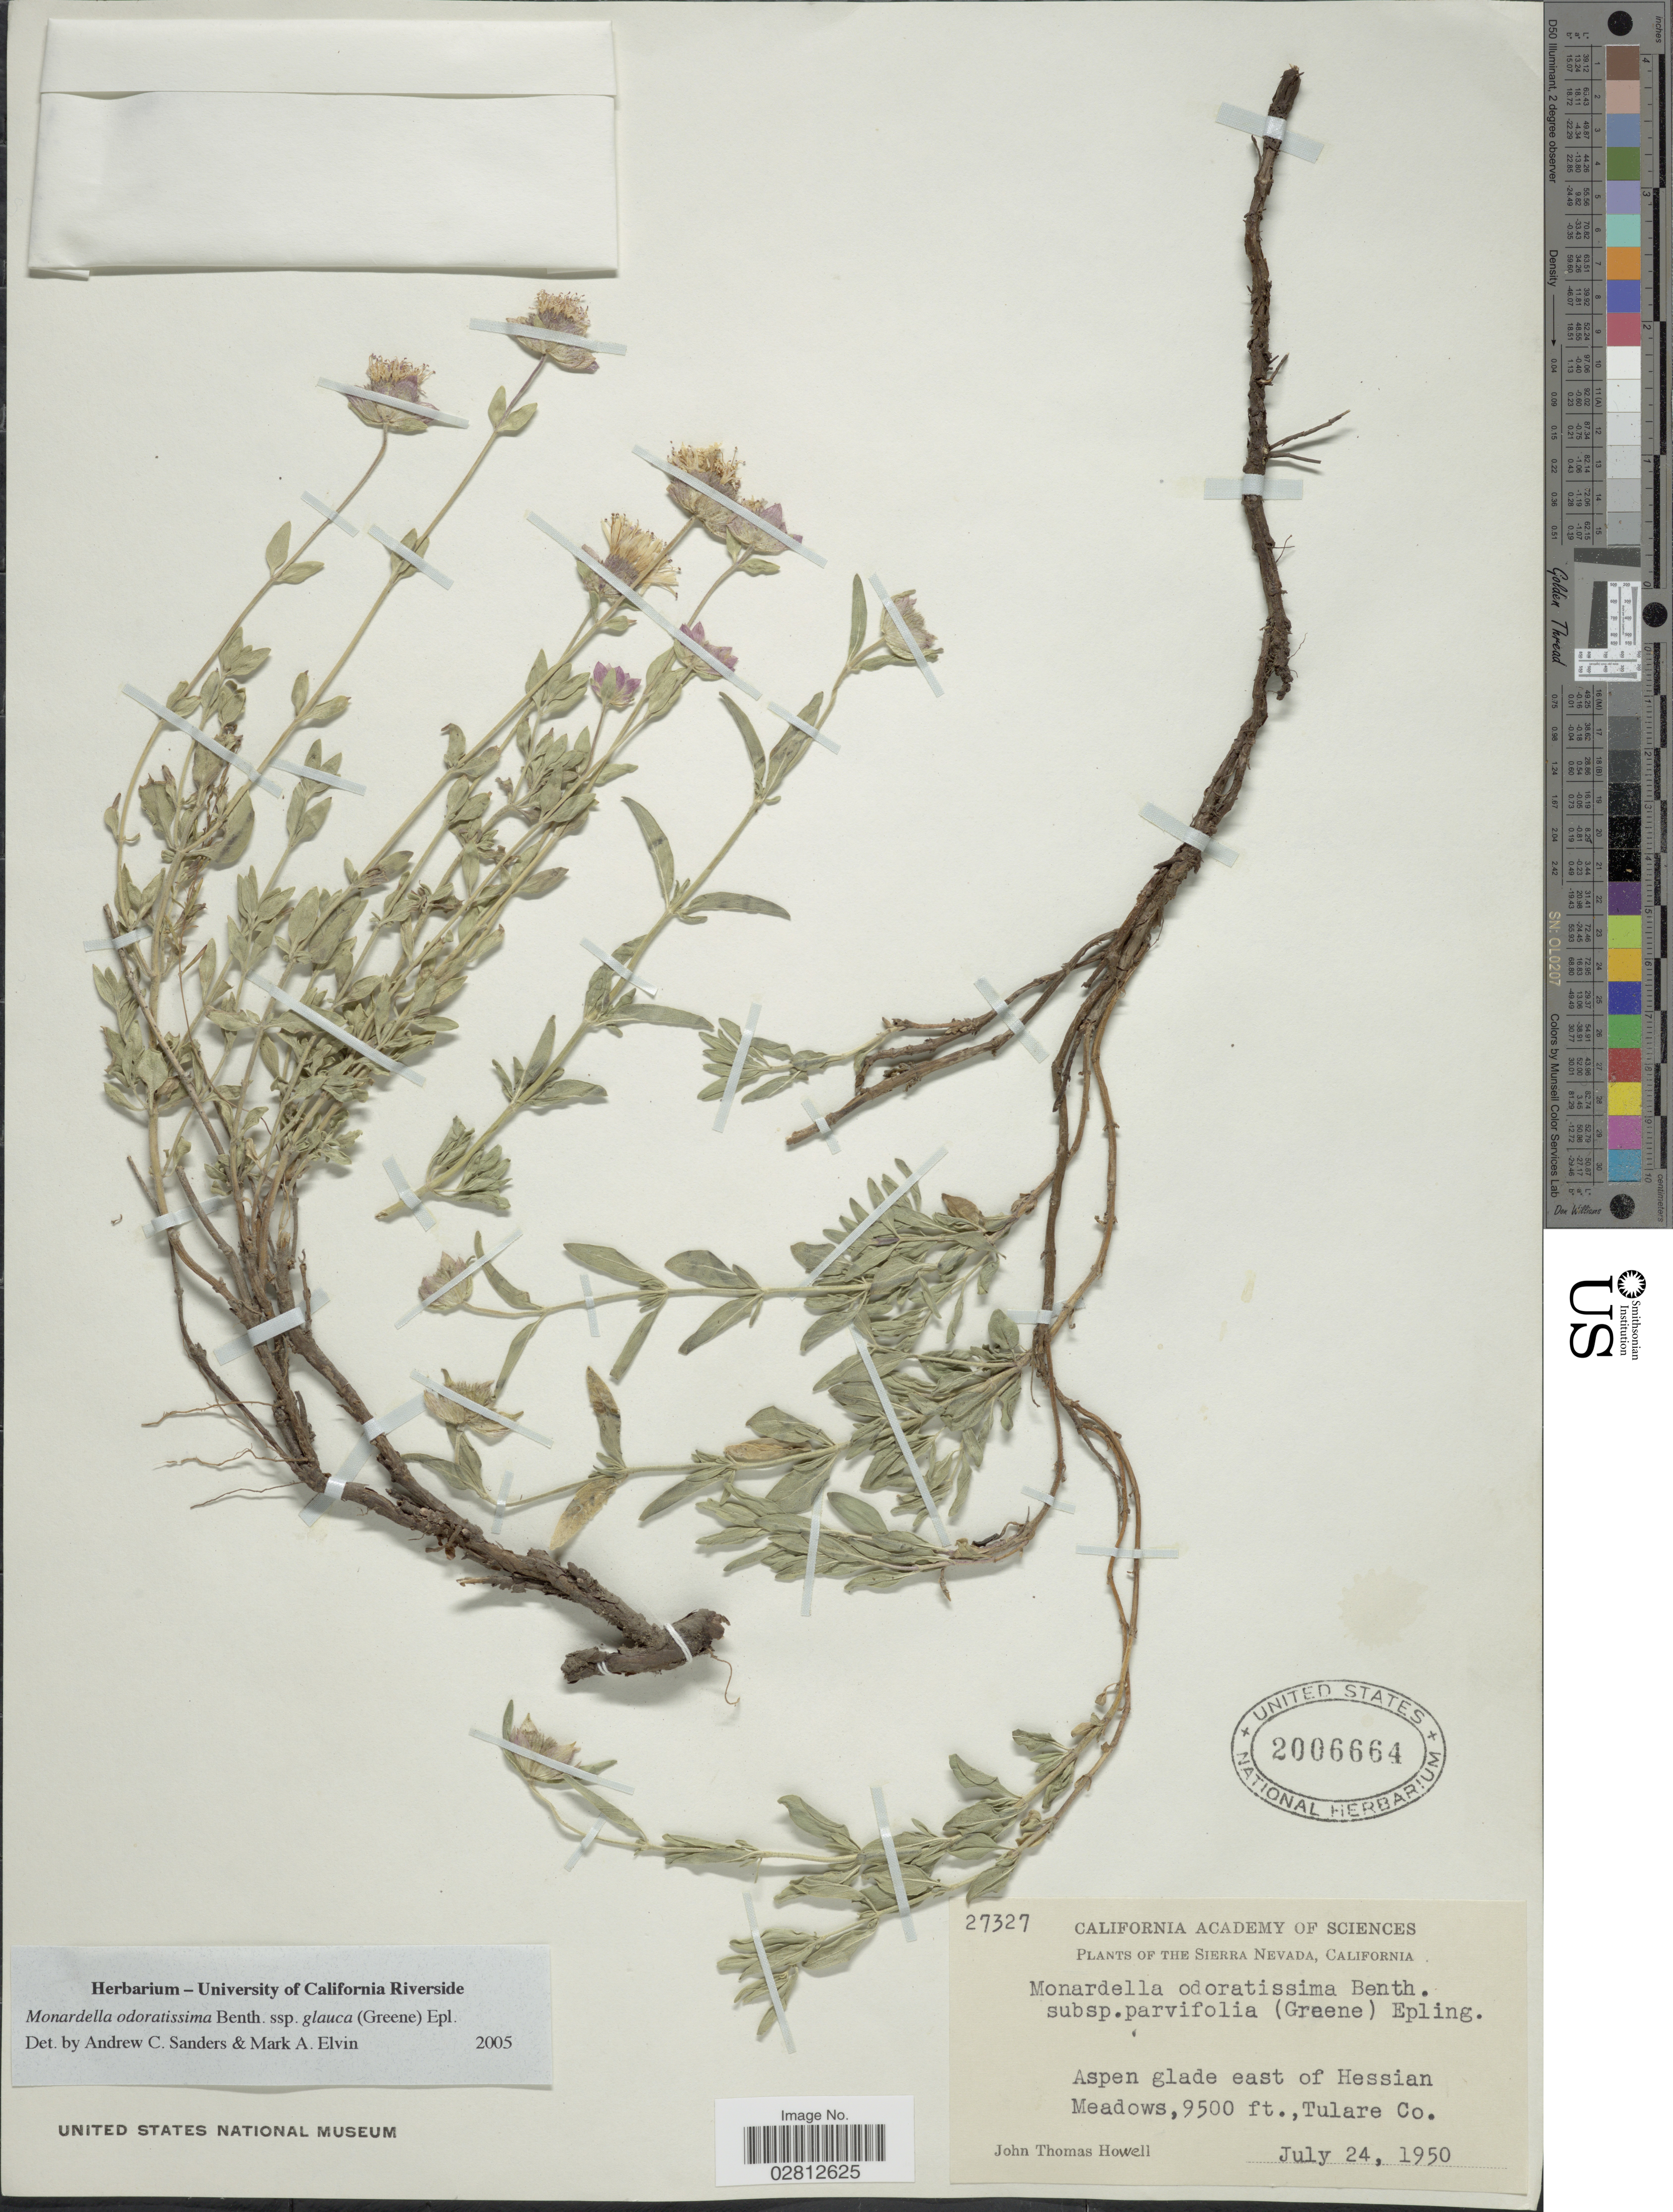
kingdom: Plantae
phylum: Tracheophyta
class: Magnoliopsida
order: Lamiales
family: Lamiaceae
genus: Monardella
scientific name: Monardella odoratissima subsp. glauca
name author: (Greene) Epling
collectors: J. T. Howell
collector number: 27327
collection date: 1950-07-24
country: United States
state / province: California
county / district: Tulare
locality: Sierra Nevada, Aspen glade east of Hessian Meadows, Tulare Co.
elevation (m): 2896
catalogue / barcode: US 2006664